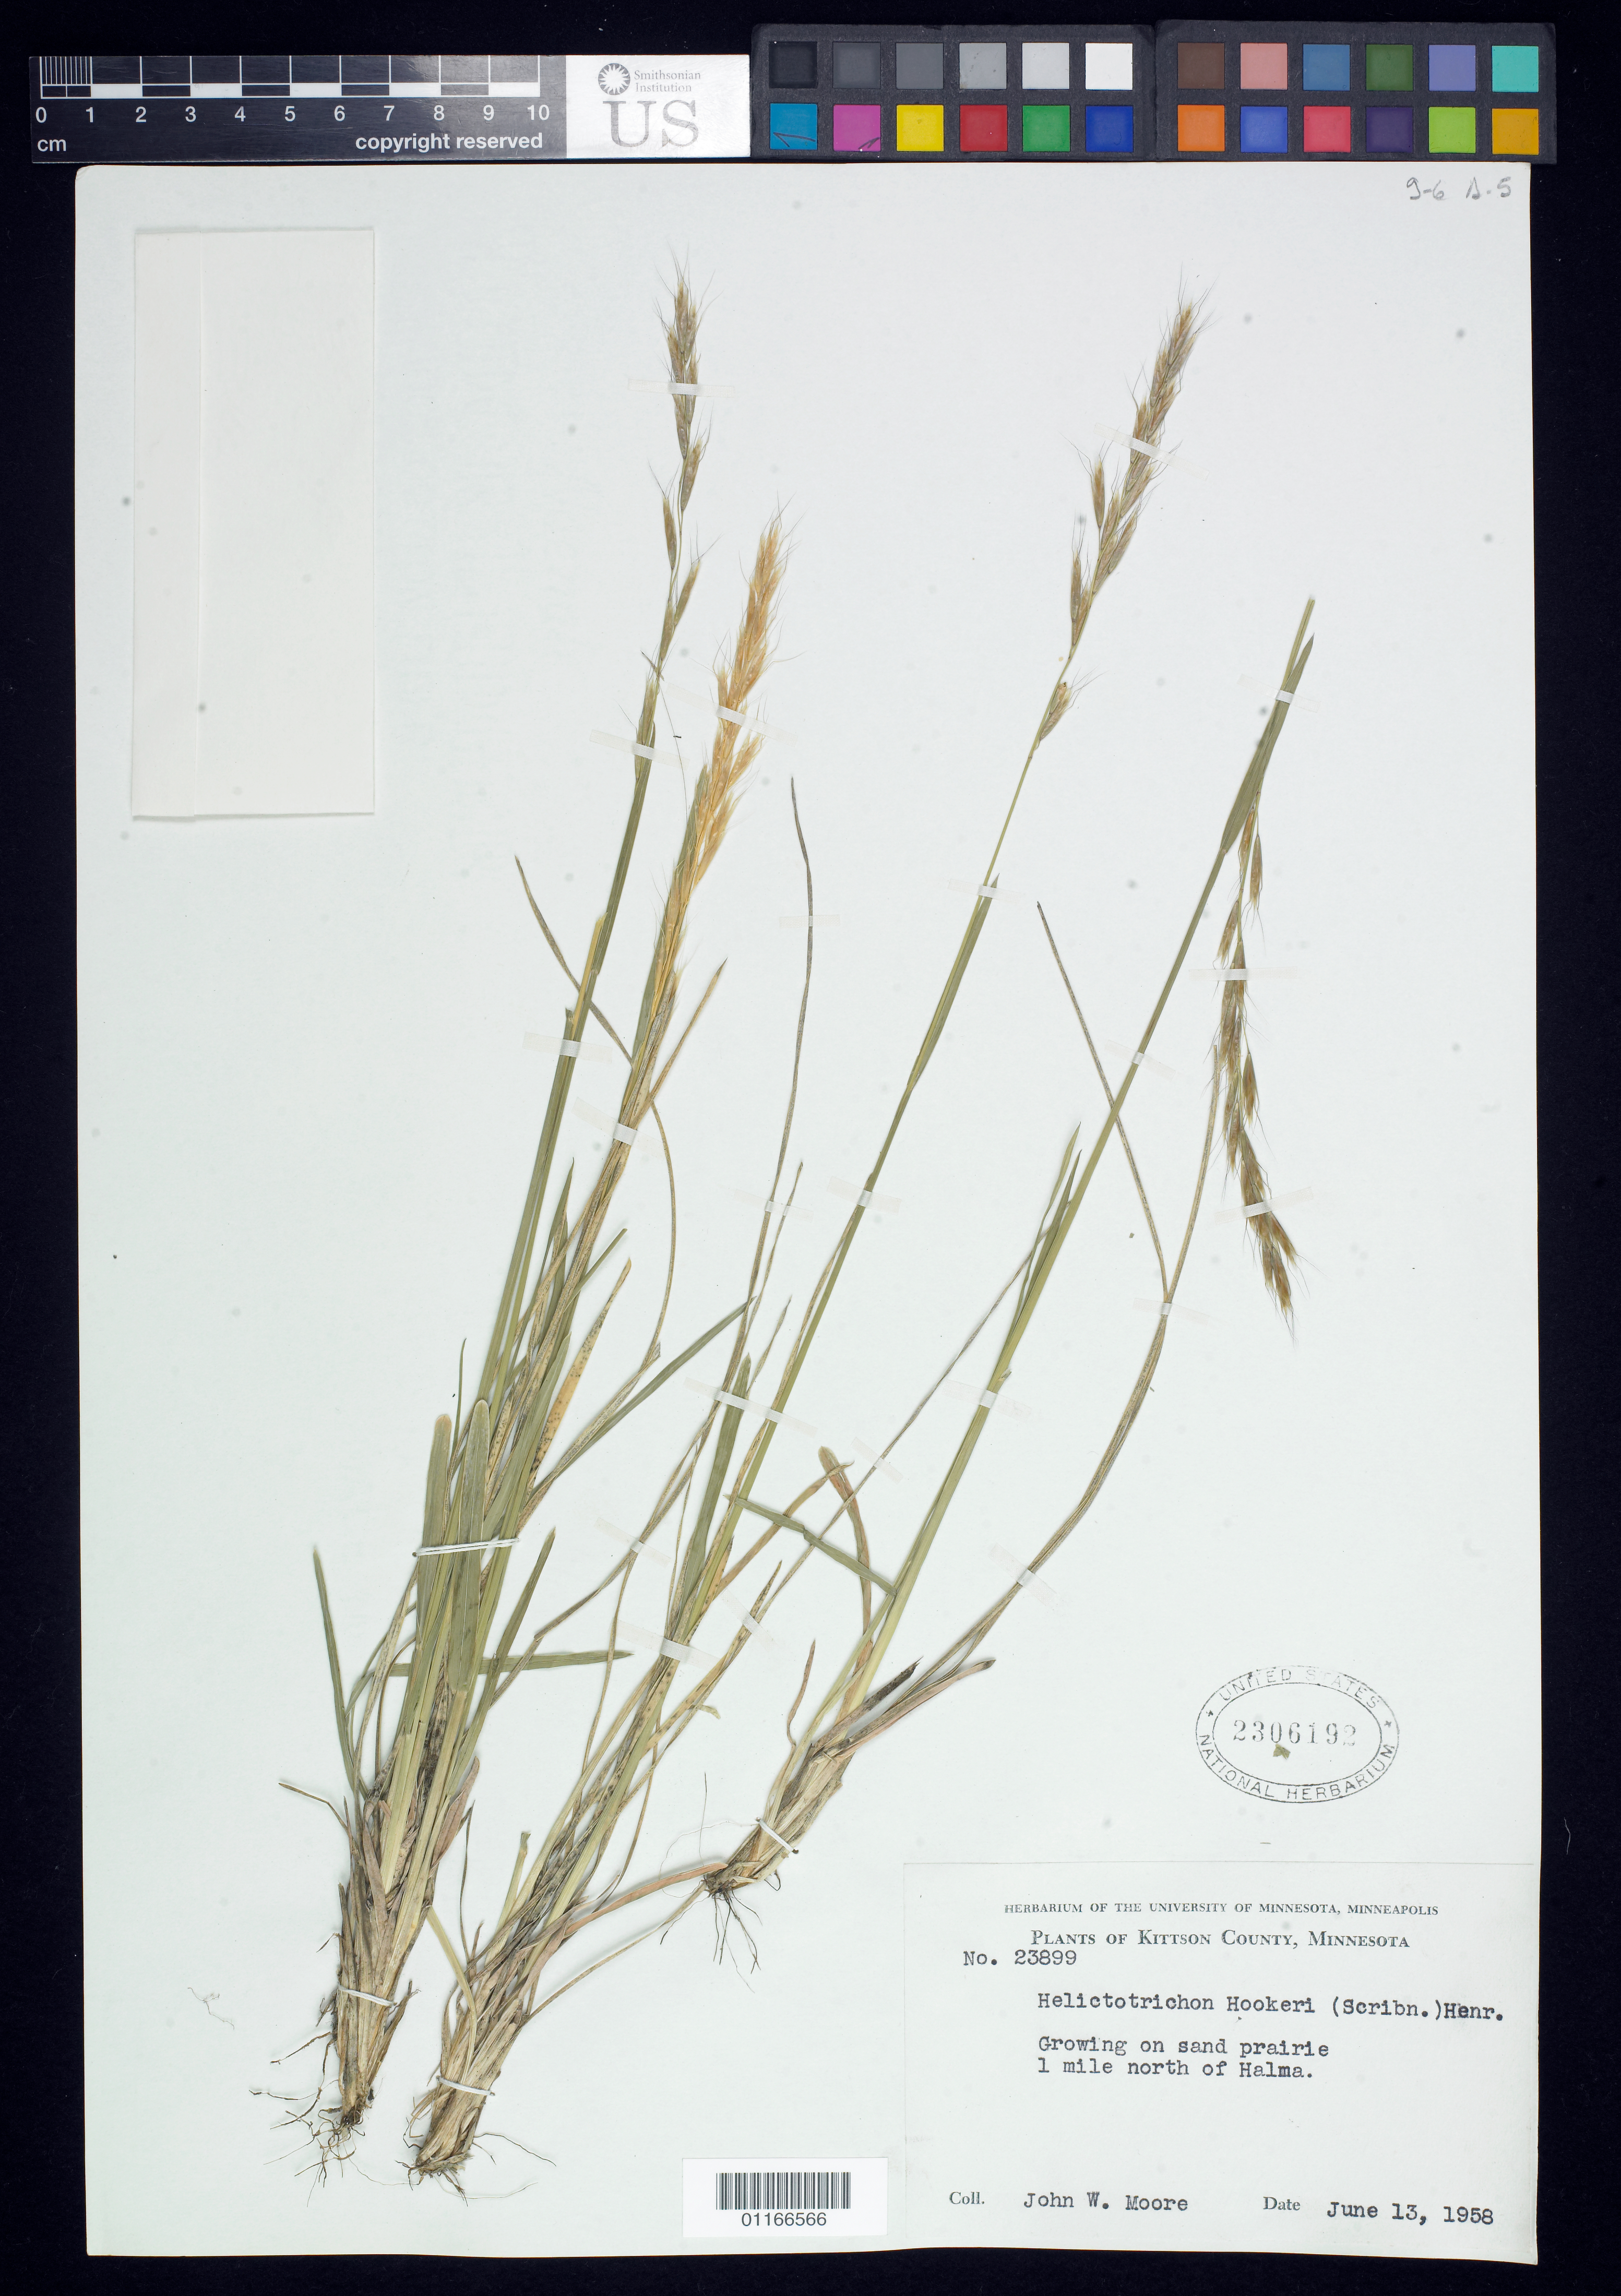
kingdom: Plantae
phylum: Tracheophyta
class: Liliopsida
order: Poales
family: Poaceae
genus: Avenella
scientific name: Avenella hookeri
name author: (Scribn.) Holub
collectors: J. W. Moore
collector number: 23899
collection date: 1958-06-13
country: United States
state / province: Minnesota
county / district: Kittson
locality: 1 mile N of Halma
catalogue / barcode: US 2306192